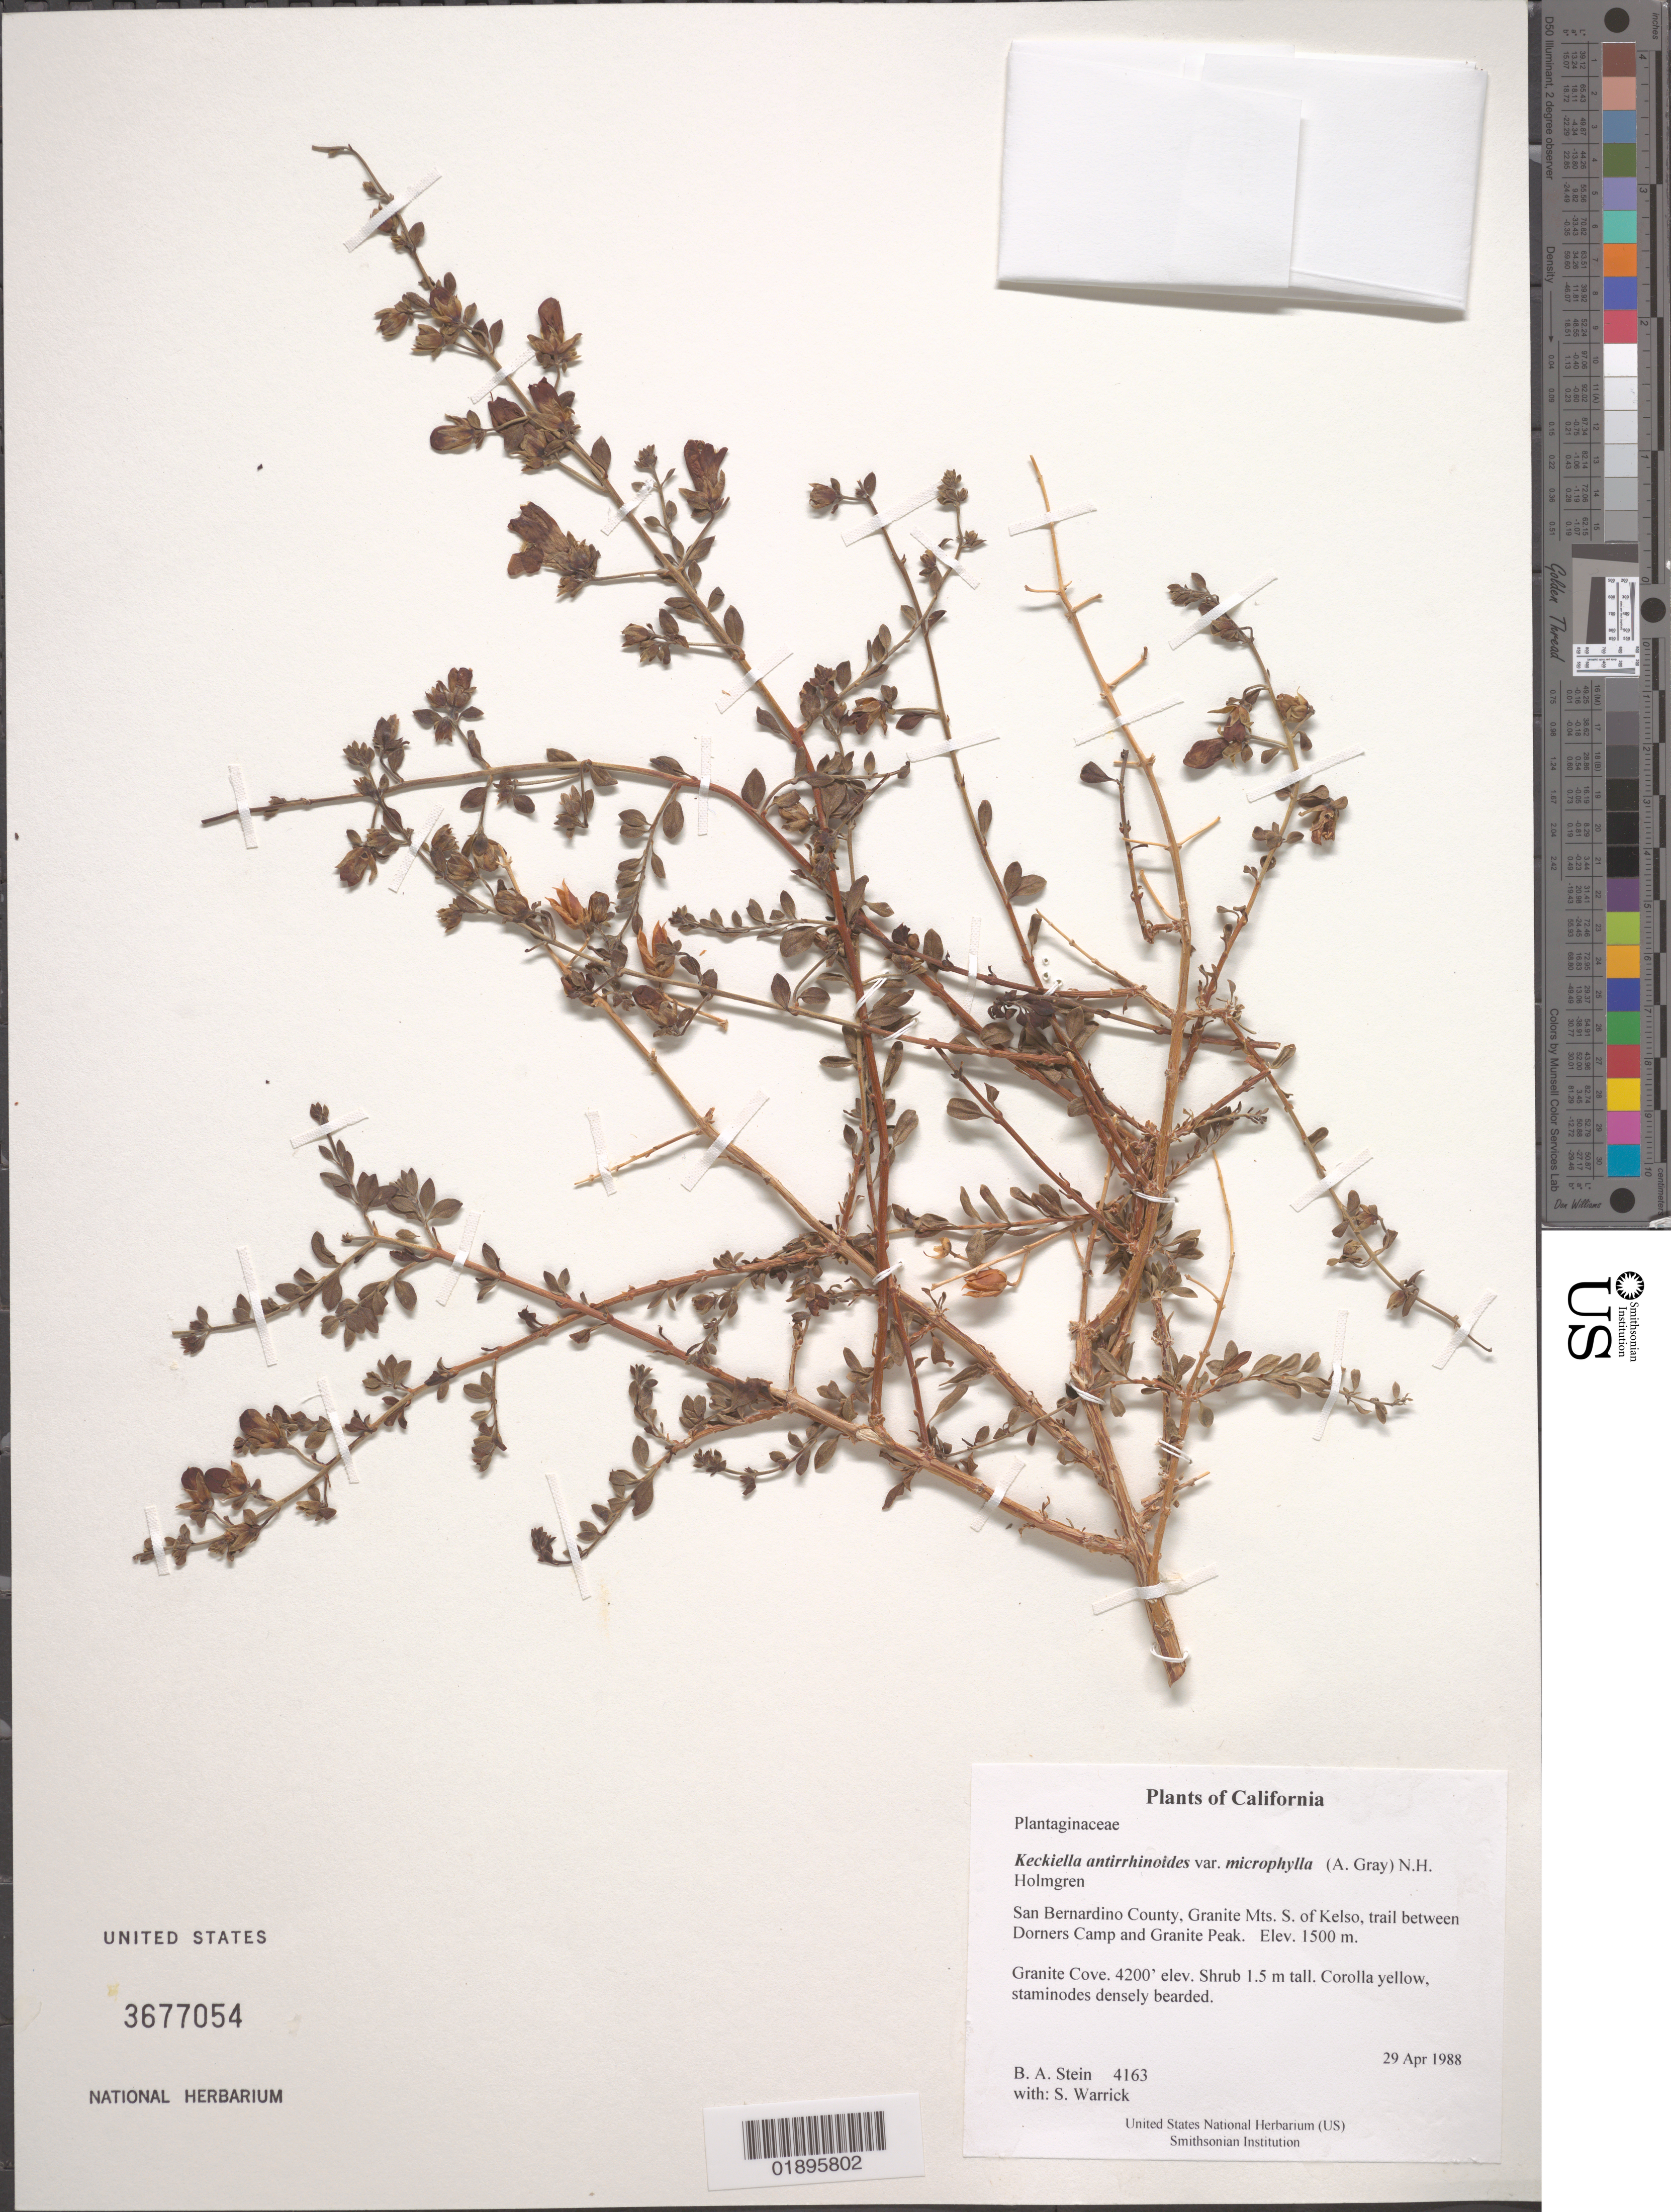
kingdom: Plantae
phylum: Tracheophyta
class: Magnoliopsida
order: Lamiales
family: Plantaginaceae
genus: Penstemon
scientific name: Penstemon microphyllus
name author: A. Gray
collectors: B. A. Stein & S. Warrick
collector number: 4163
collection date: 1988-04-29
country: United States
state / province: California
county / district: San Bernardino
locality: Granite Mts. S. of Kelso, trail between Dorners Camp and Granite Peak.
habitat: Granite cove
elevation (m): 1500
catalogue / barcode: US 3677054